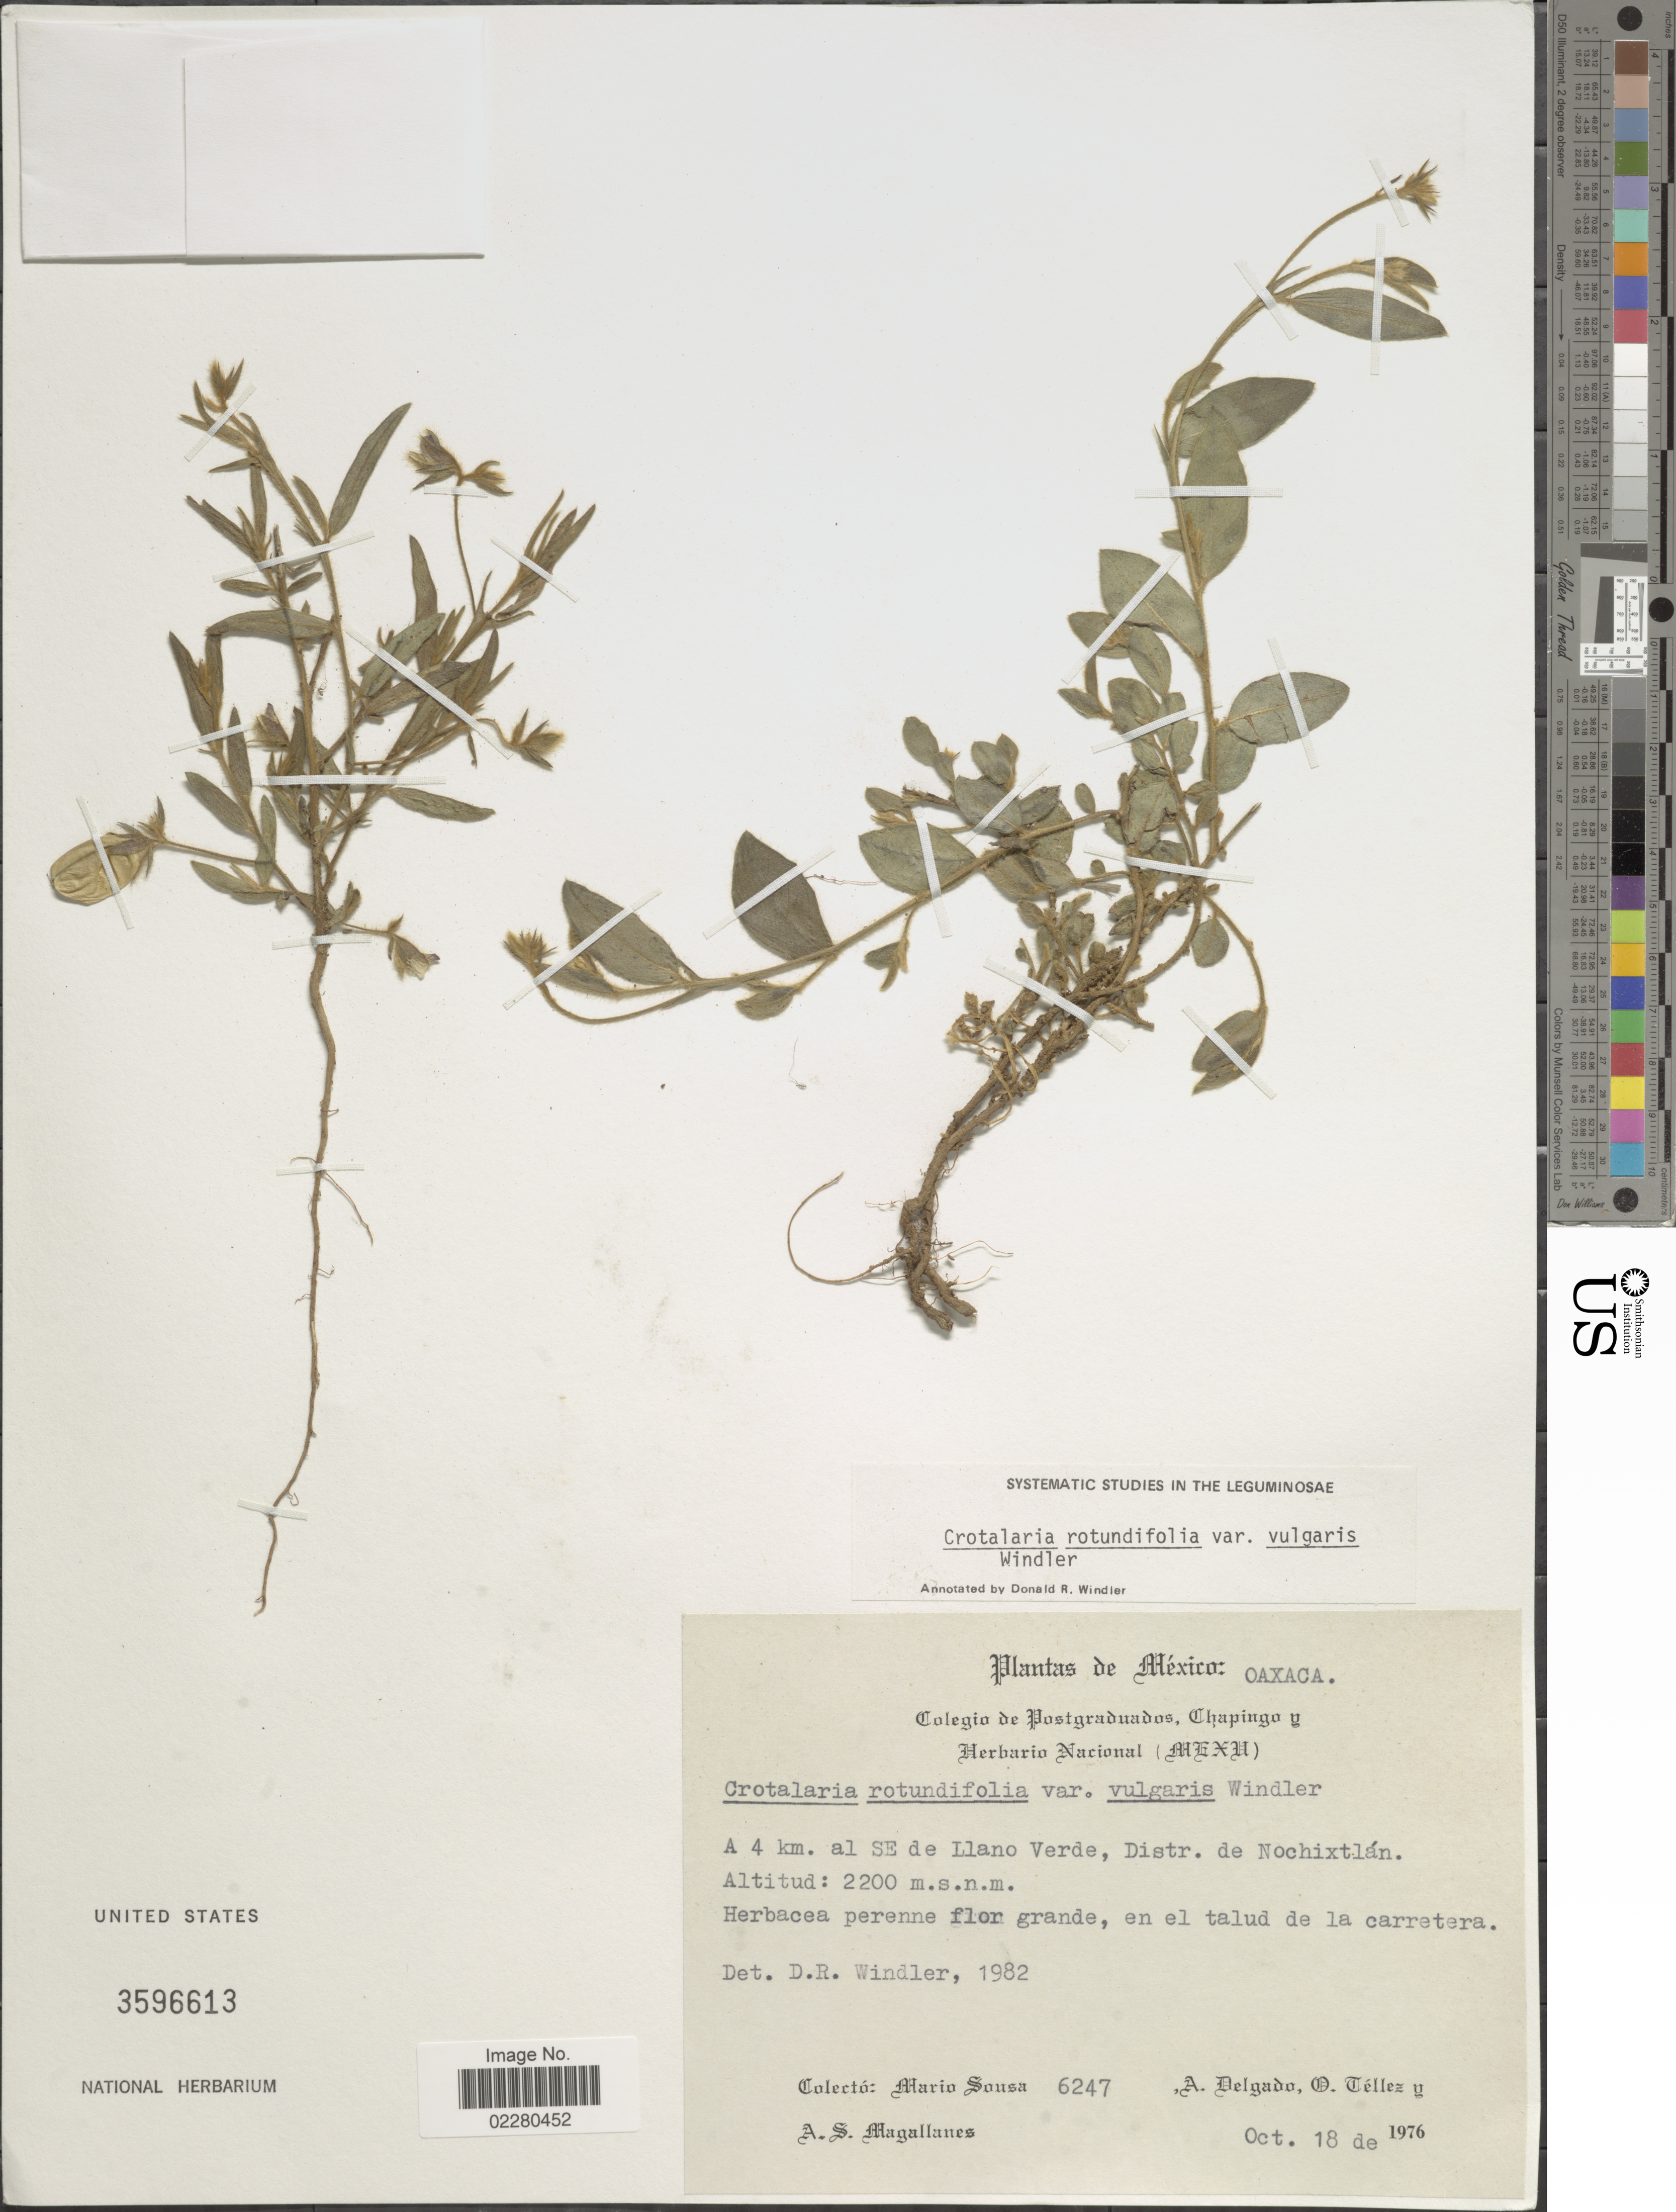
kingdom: Plantae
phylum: Tracheophyta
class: Magnoliopsida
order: Fabales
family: Fabaceae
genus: Crotalaria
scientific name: Crotalaria rotundifolia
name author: Walter ex J.F. Gmel.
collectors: M. Sousa S., A. A. Delgado, O. Tellez & A. Magallanes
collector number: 6247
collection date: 1976-10-18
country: Mexico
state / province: Oaxaca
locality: A 4 km. al SE de Llano Verde, Distr. de Nochixtlán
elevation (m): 2200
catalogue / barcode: US 3596613